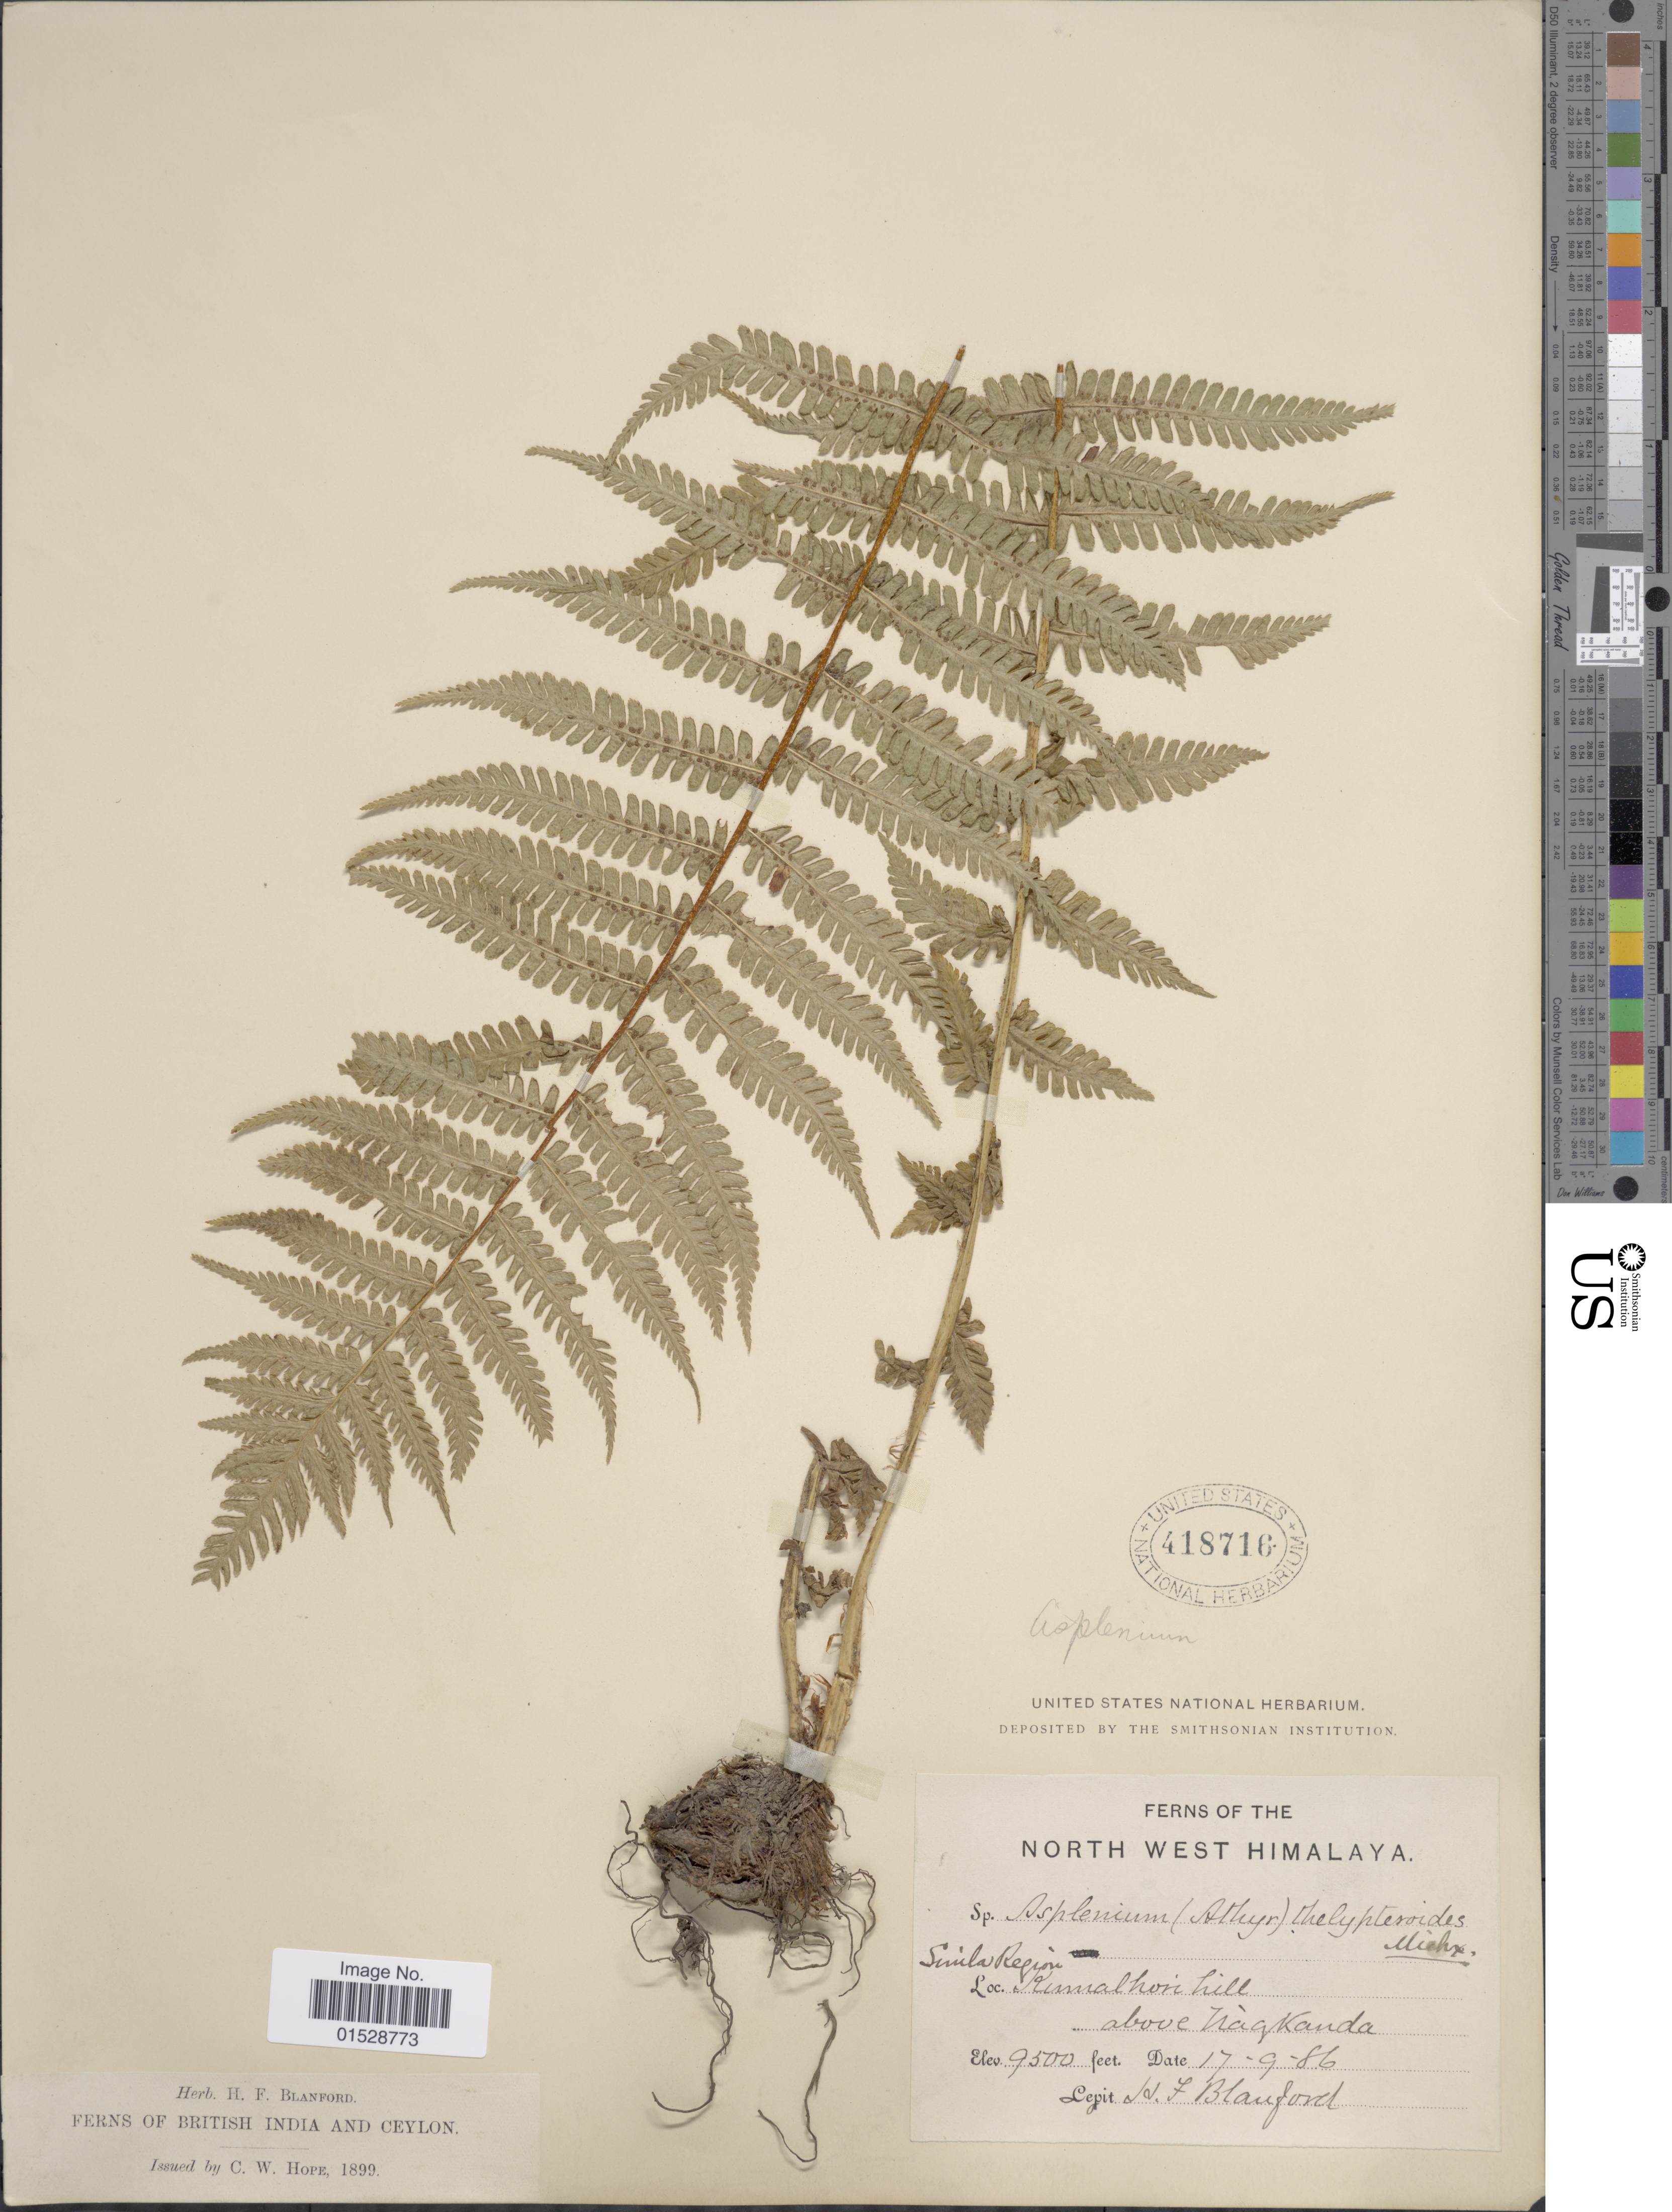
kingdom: Plantae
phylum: Tracheophyta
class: Polypodiopsida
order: Polypodiales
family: Athyriaceae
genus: Deparia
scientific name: Deparia acrostichoides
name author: (Sw.) M. Kato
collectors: H. Blanford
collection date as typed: Transcribed d/m/y: 17/9/86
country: India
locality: North West Himalaya, Simla Region, Kumalhori hill above Nagkanda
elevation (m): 2896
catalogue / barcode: US 418716